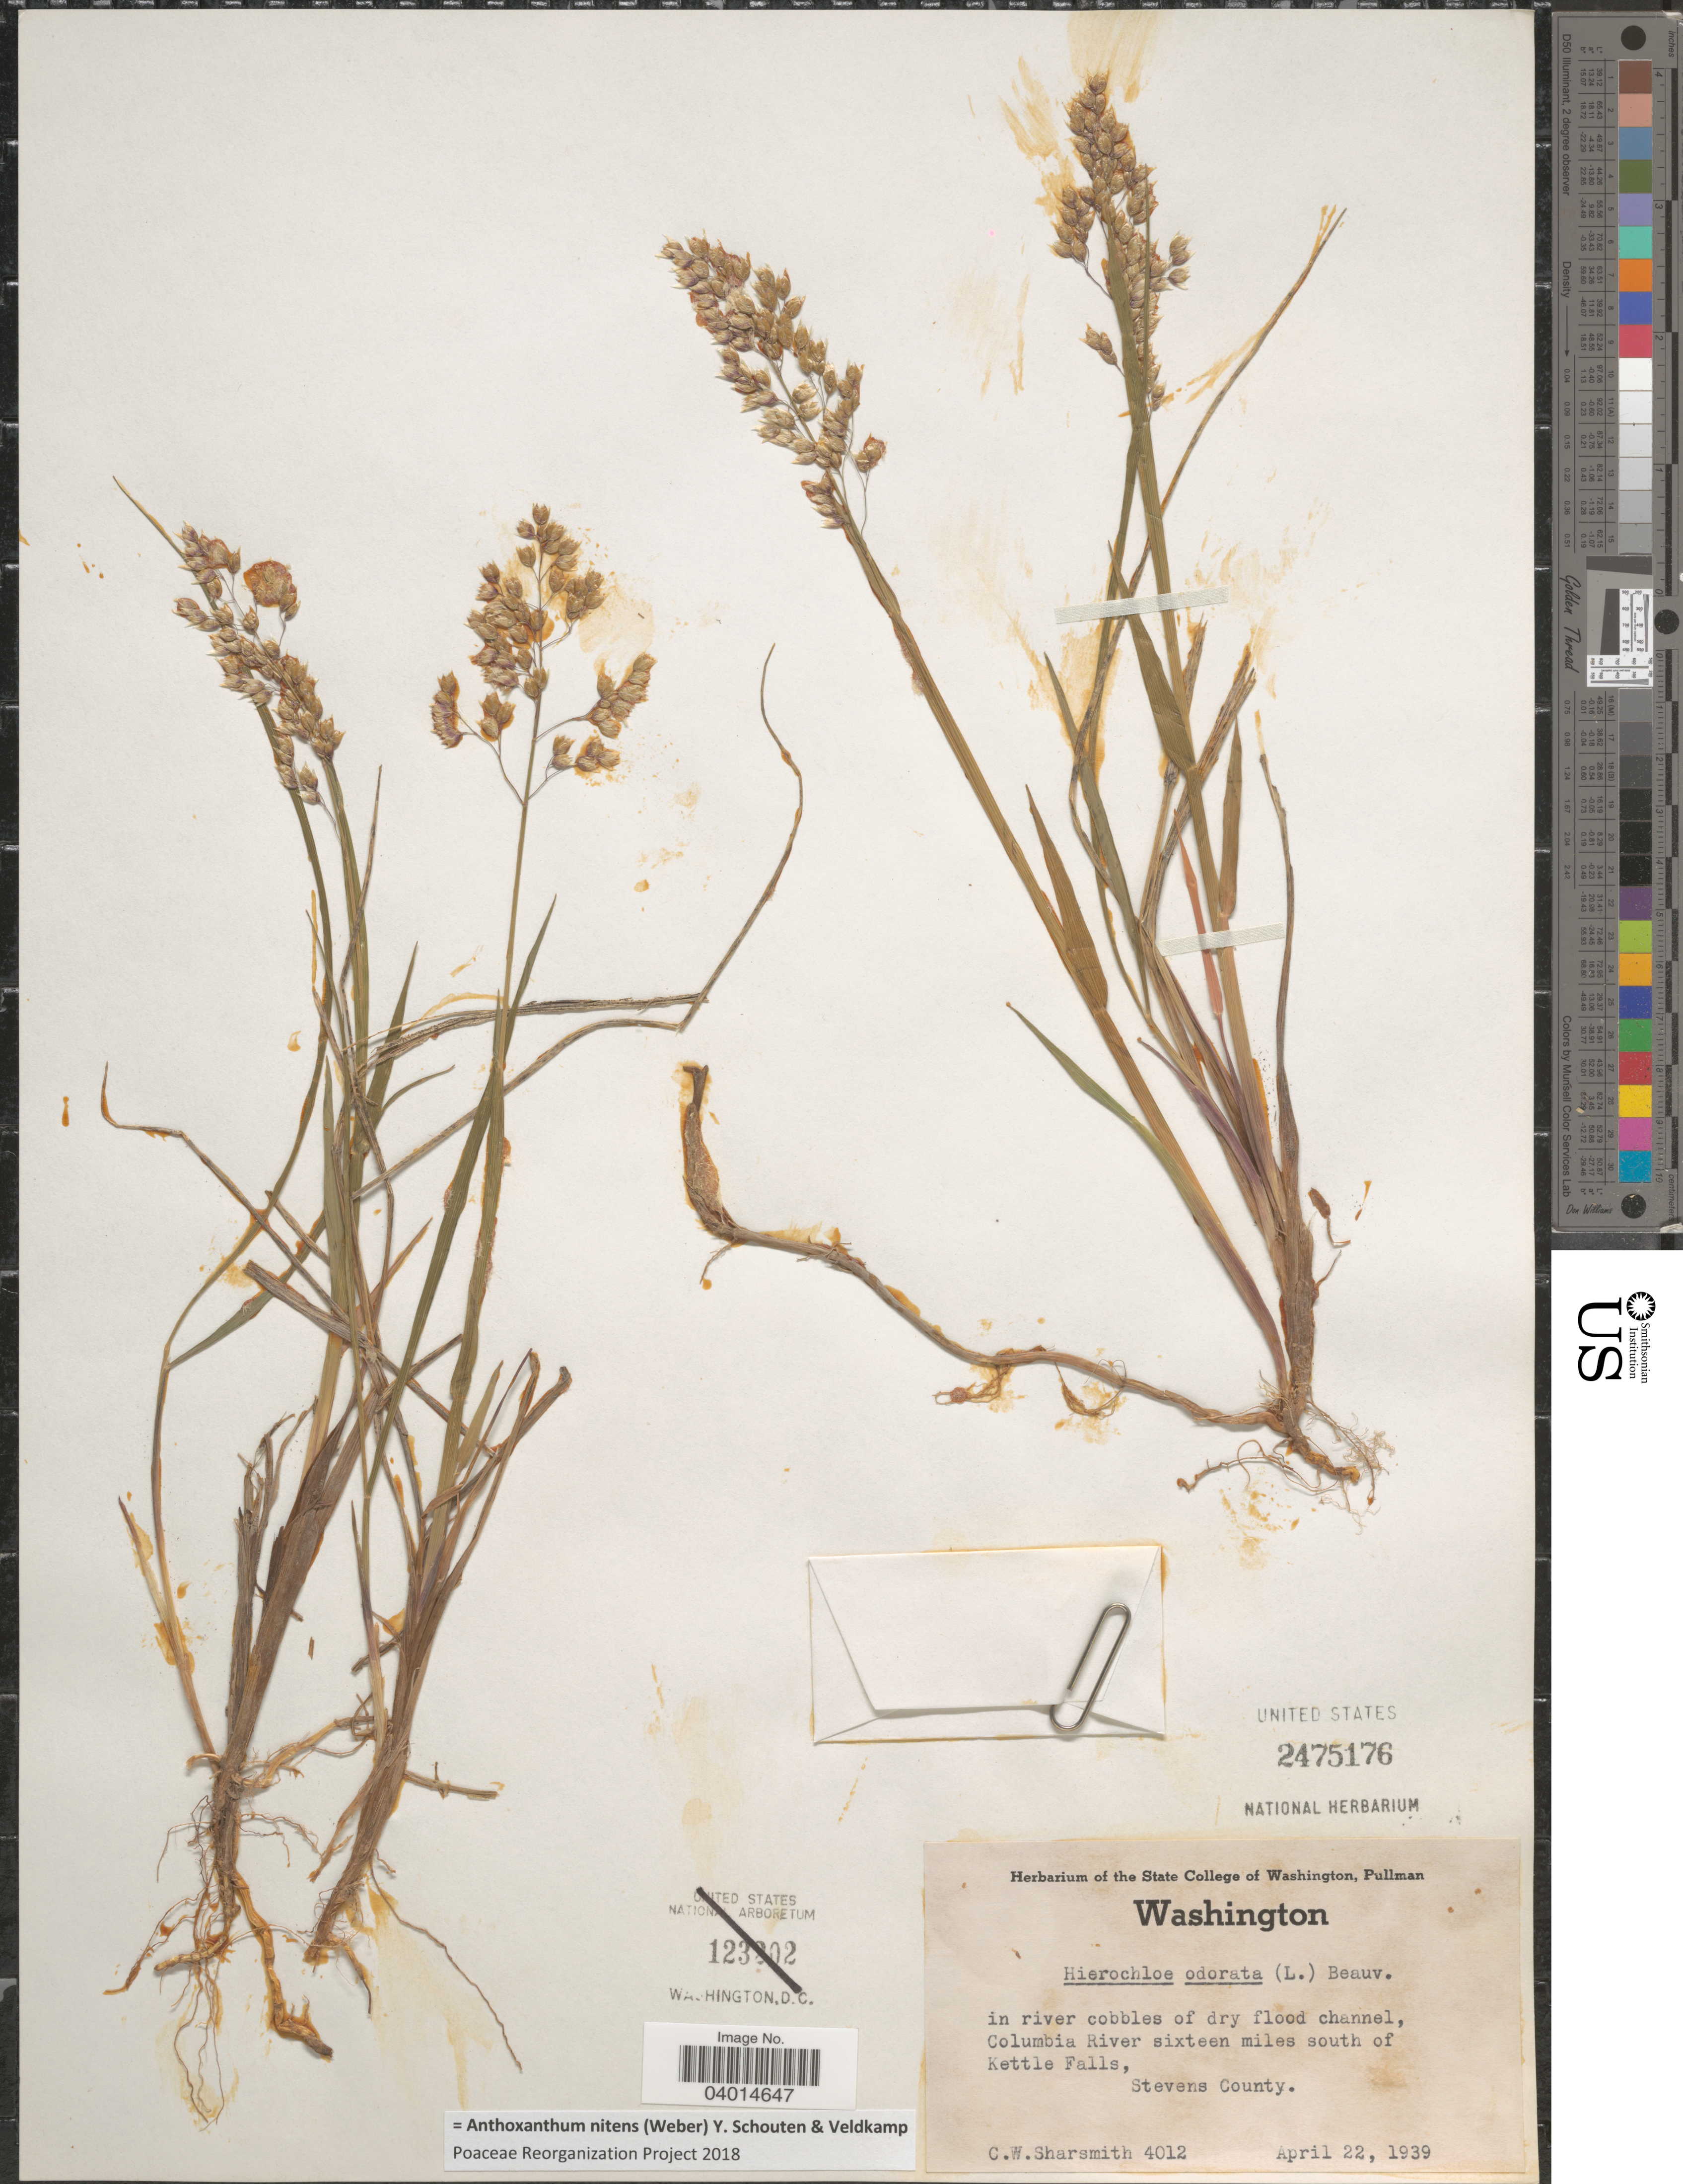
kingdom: Plantae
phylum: Tracheophyta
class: Liliopsida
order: Poales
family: Poaceae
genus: Anthoxanthum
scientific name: Anthoxanthum nitens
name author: (G.H. Weber) R.T.A. Schouten & Veldkamp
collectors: C. Sharsmith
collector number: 4012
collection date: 1939-04-22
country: United States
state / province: Washington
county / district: Stevens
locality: Columbia River sixteen miles south of Kettle Falls, Stevens County.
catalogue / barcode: US 2475176